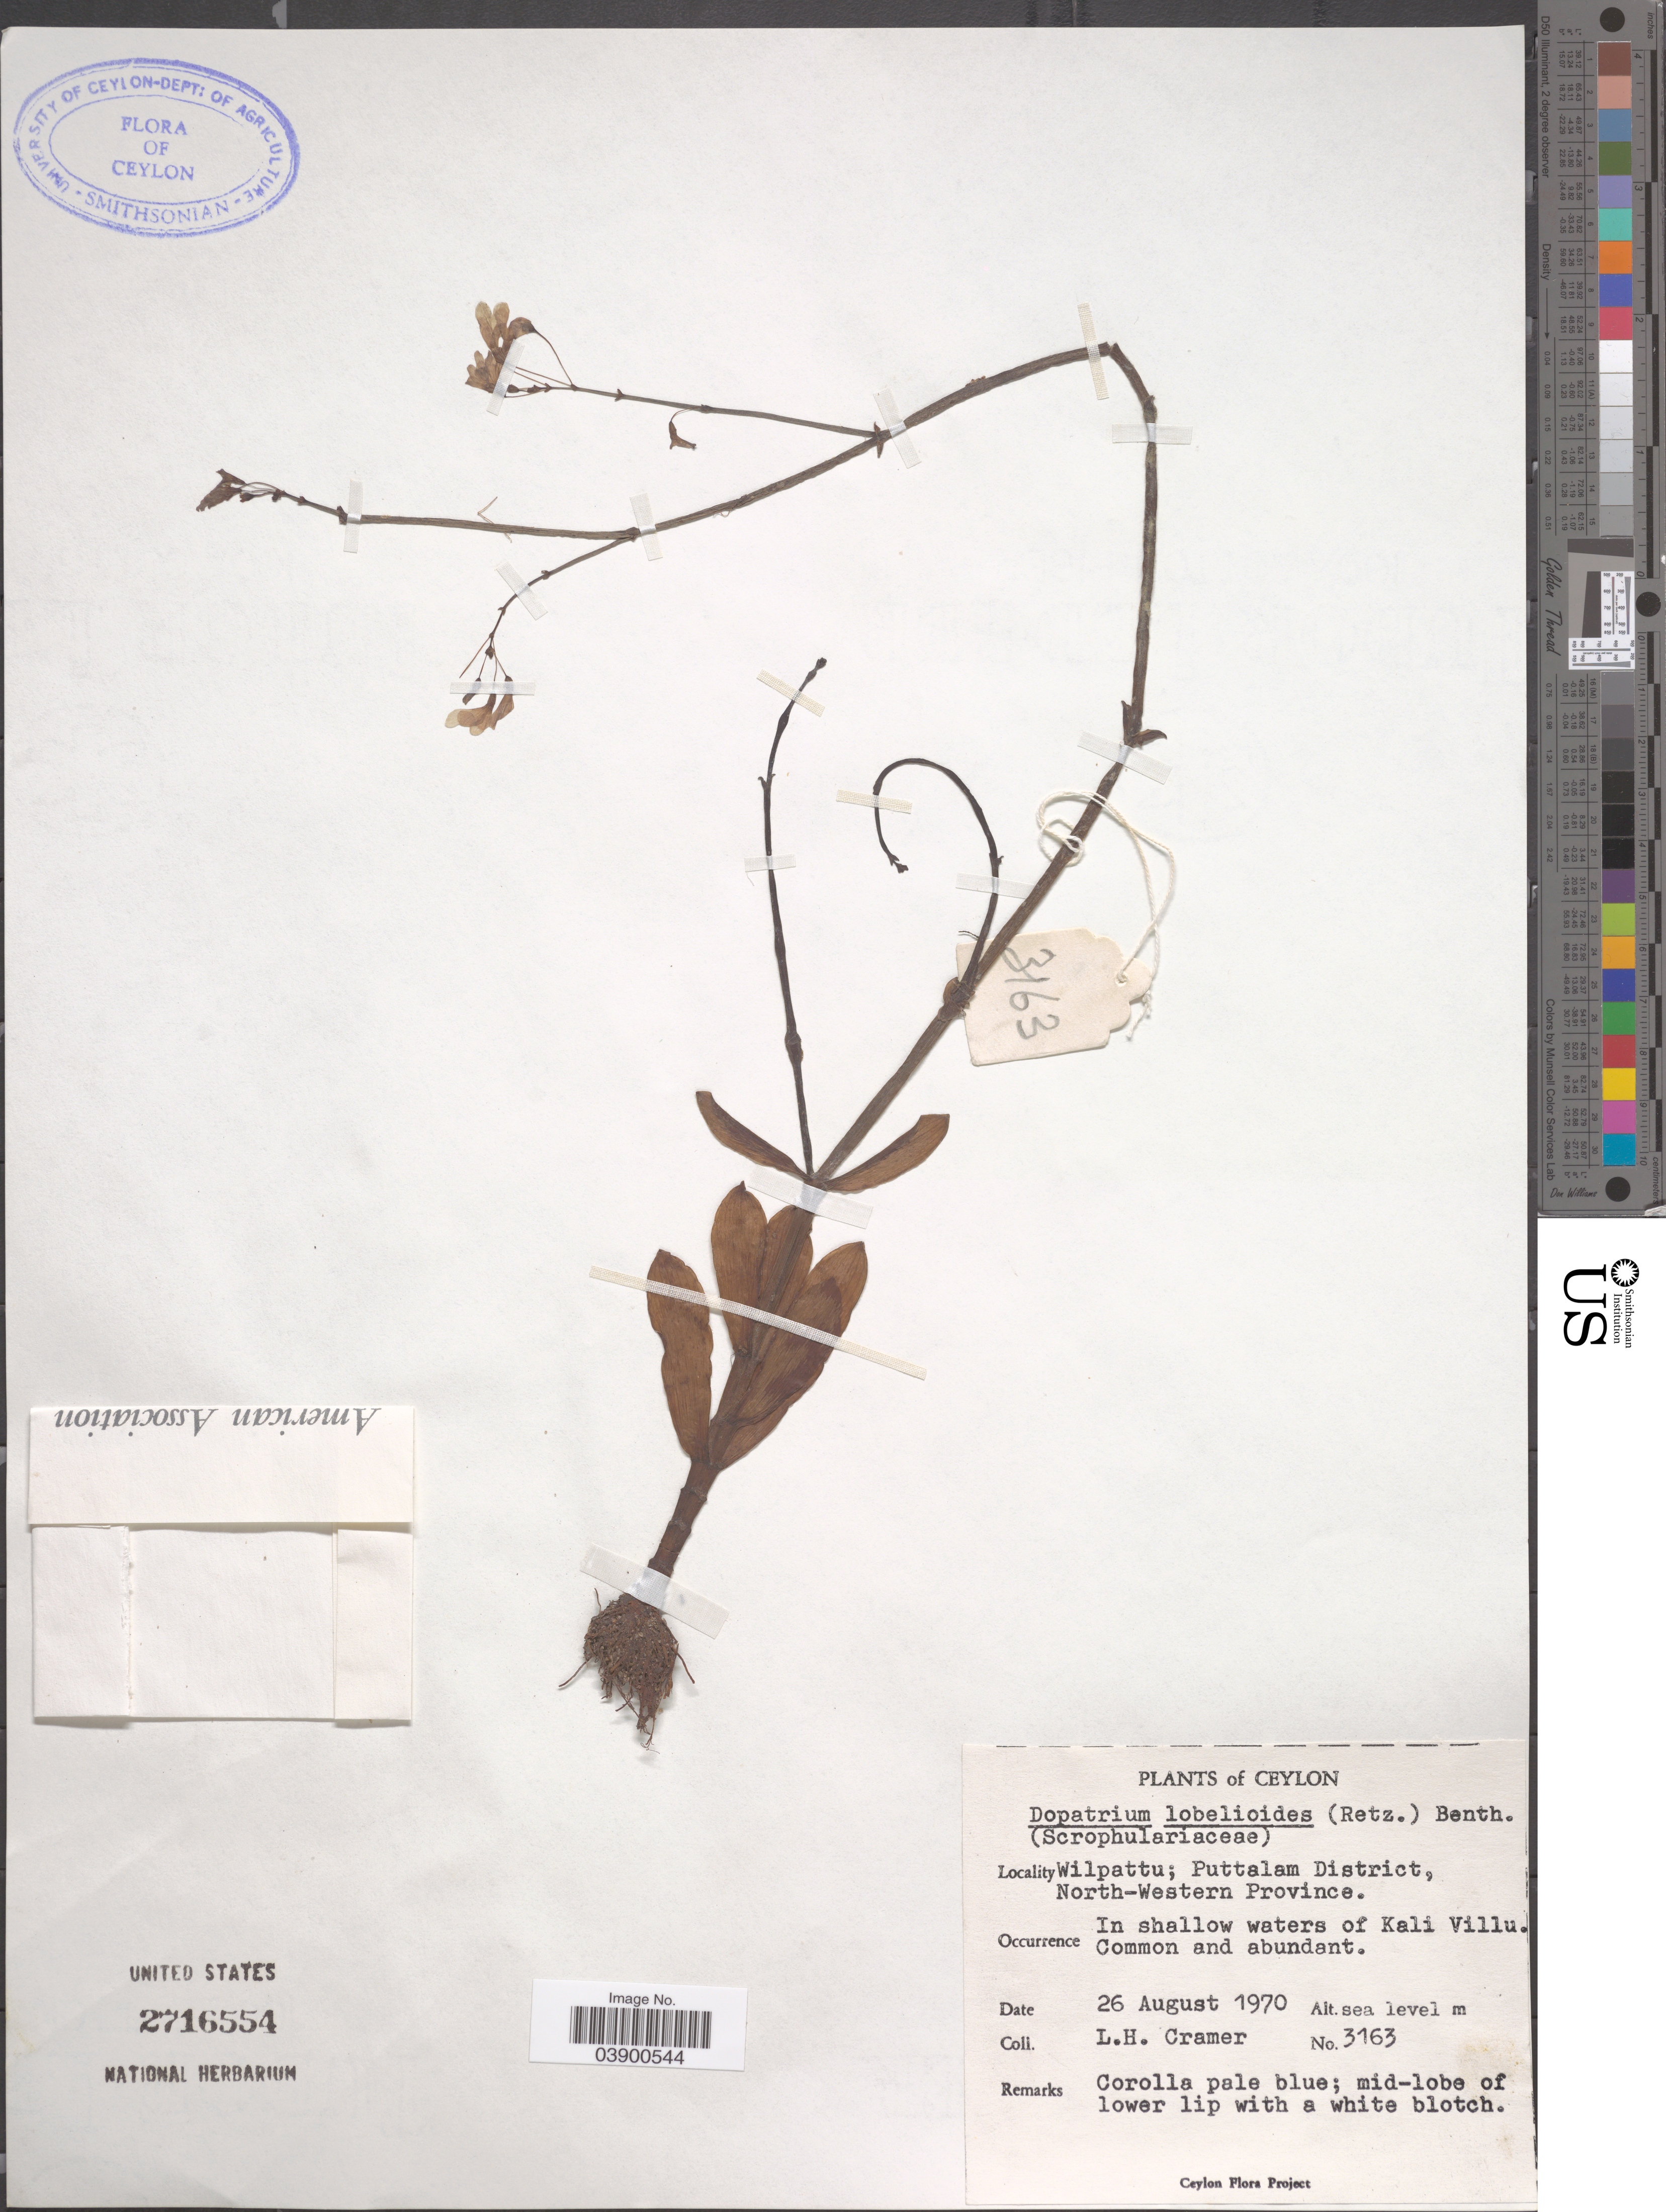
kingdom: Plantae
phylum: Tracheophyta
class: Magnoliopsida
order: Lamiales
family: Plantaginaceae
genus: Dopatrium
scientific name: Dopatrium lobelioides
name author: (Retz.) Benth.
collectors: L. H. Cramer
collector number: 3163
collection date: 1970-08-26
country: Sri Lanka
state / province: North Western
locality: Wilpattu; Puttalam District. In shallow waters of Kali Villu.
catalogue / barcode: US 2716554